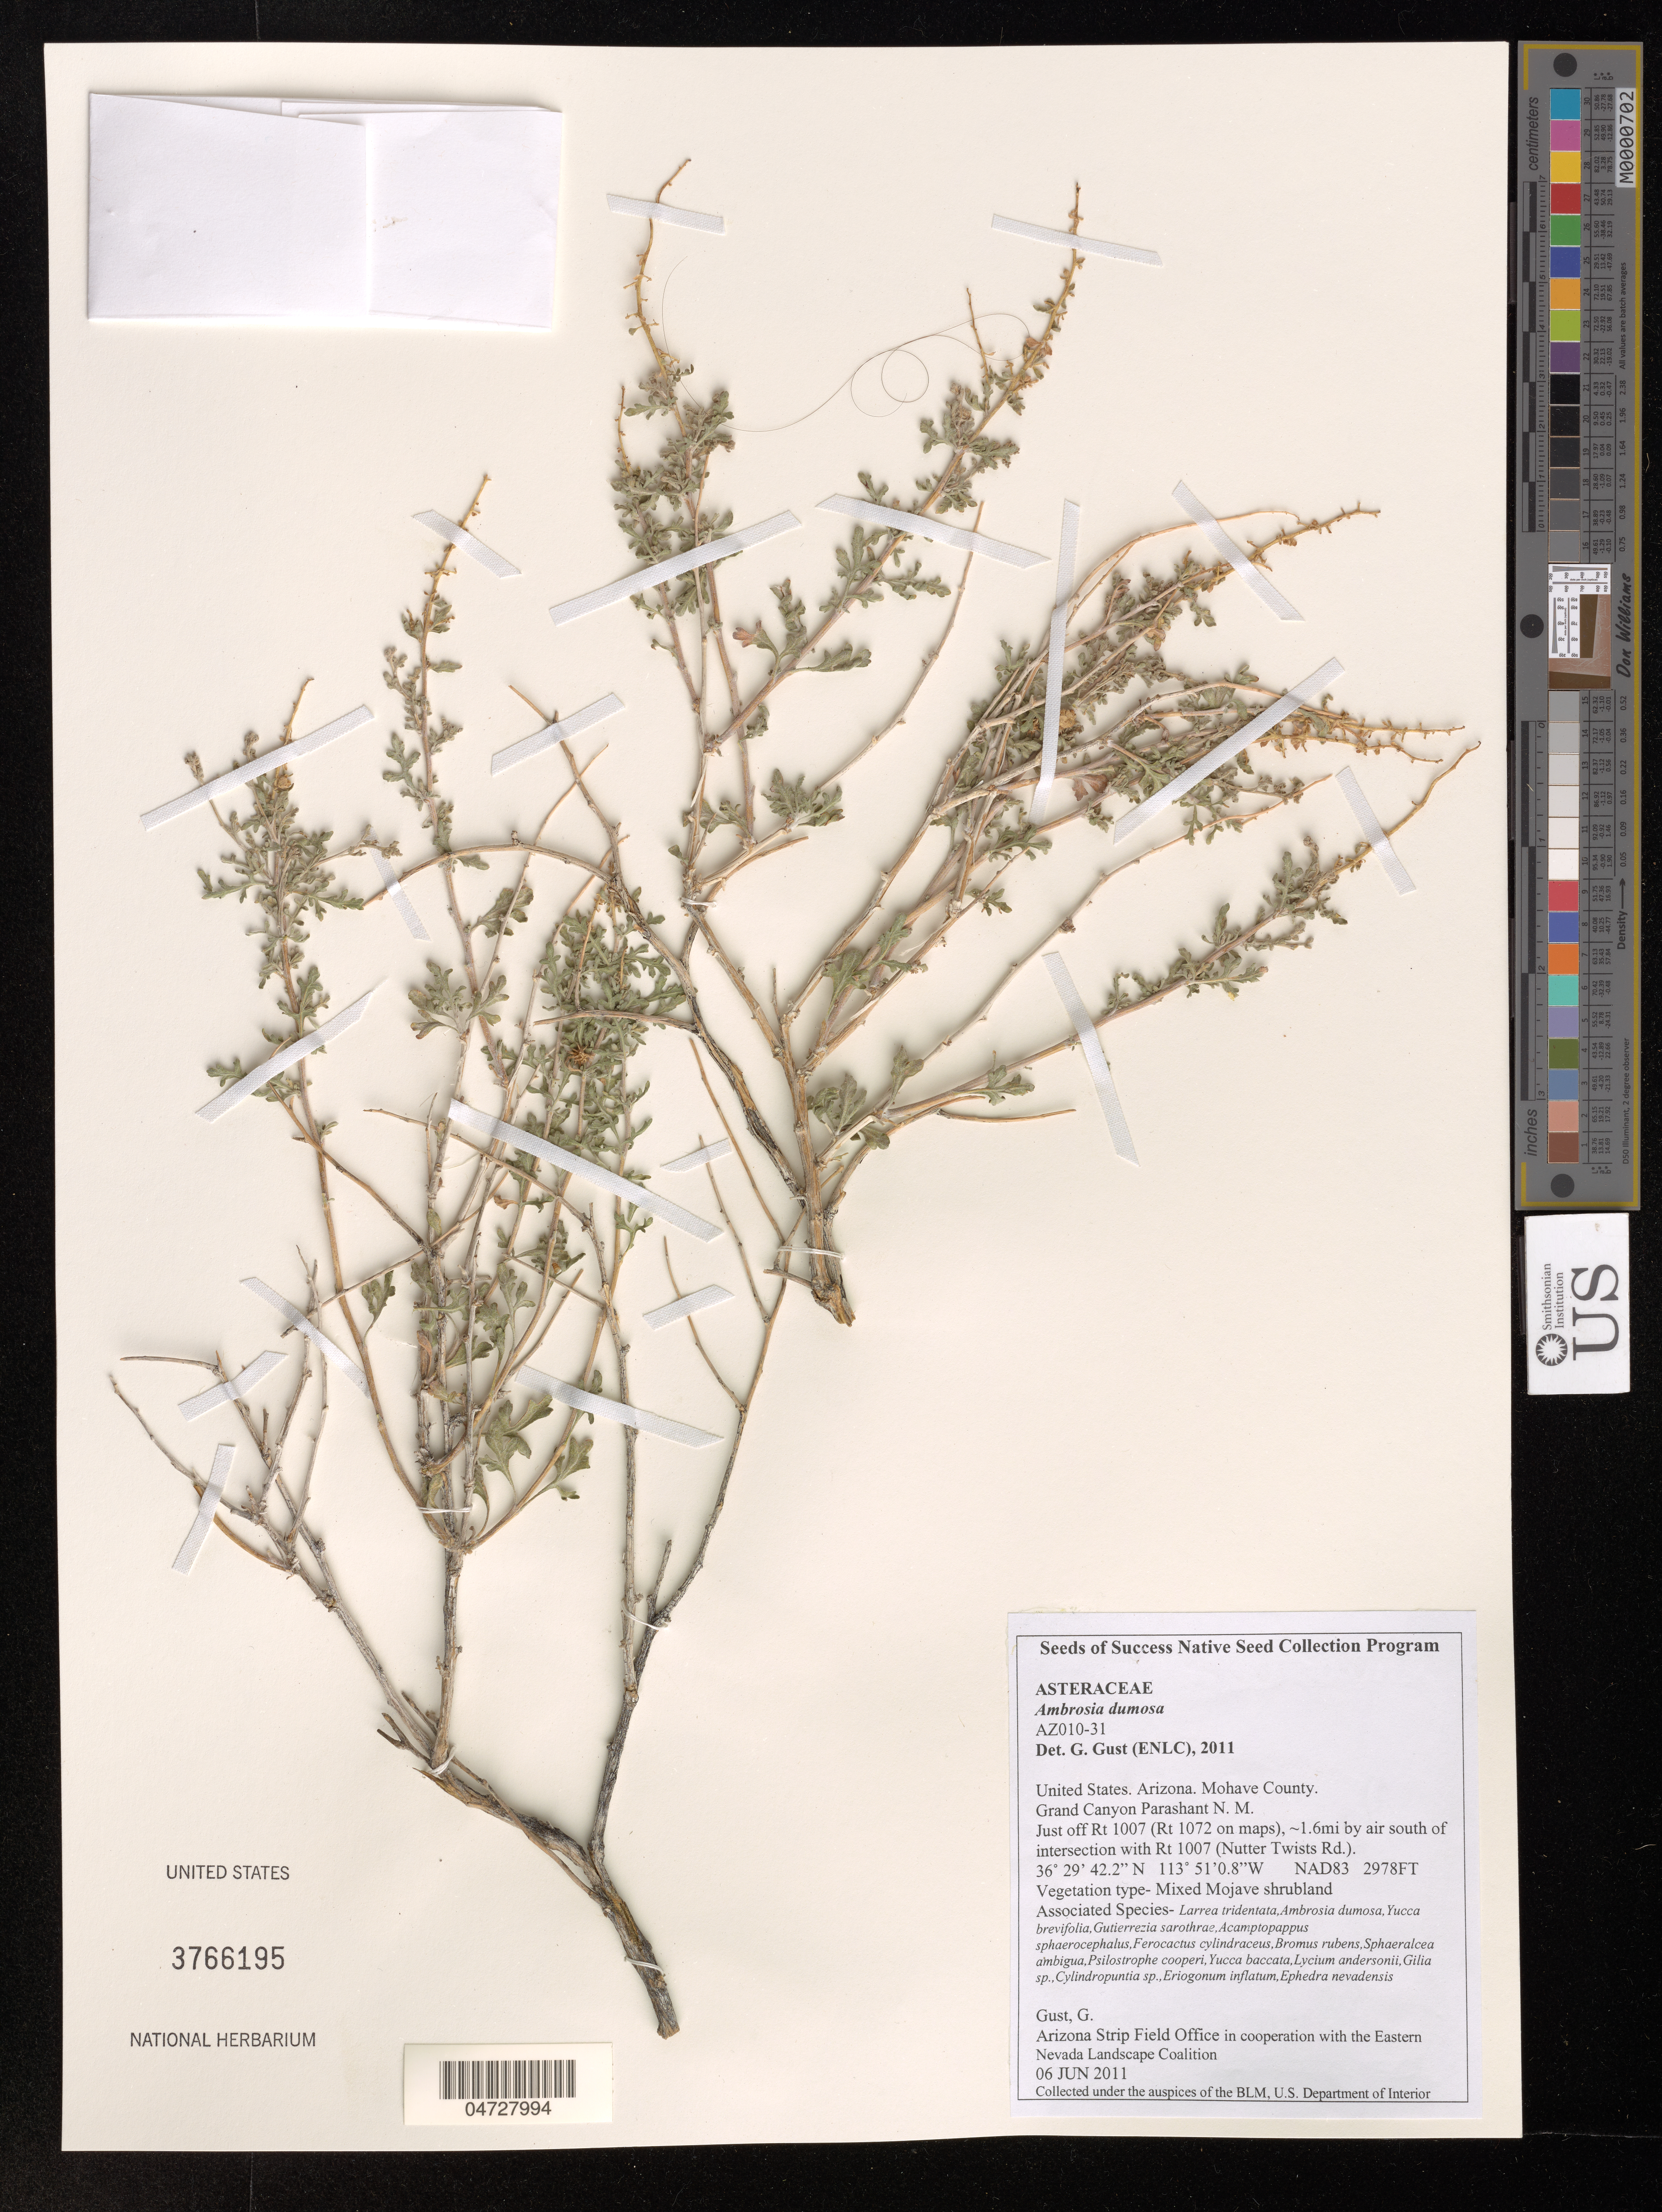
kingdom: Plantae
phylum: Tracheophyta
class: Magnoliopsida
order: Asterales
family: Asteraceae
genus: Ambrosia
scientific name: Ambrosia dumosa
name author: (A. Gray) W.W.Payne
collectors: G. Gust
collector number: AZ010-31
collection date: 2011-06-06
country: United States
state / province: Arizona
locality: Arizona. Mohave County. Grand Canyon Parashant N. M. Just off Rt 1007 (Rt 1072 on maps), ~1.6mi by air south of intersecction wit Rt 1007 (Nutter Twists Rd.).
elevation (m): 908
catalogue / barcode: US 3766195